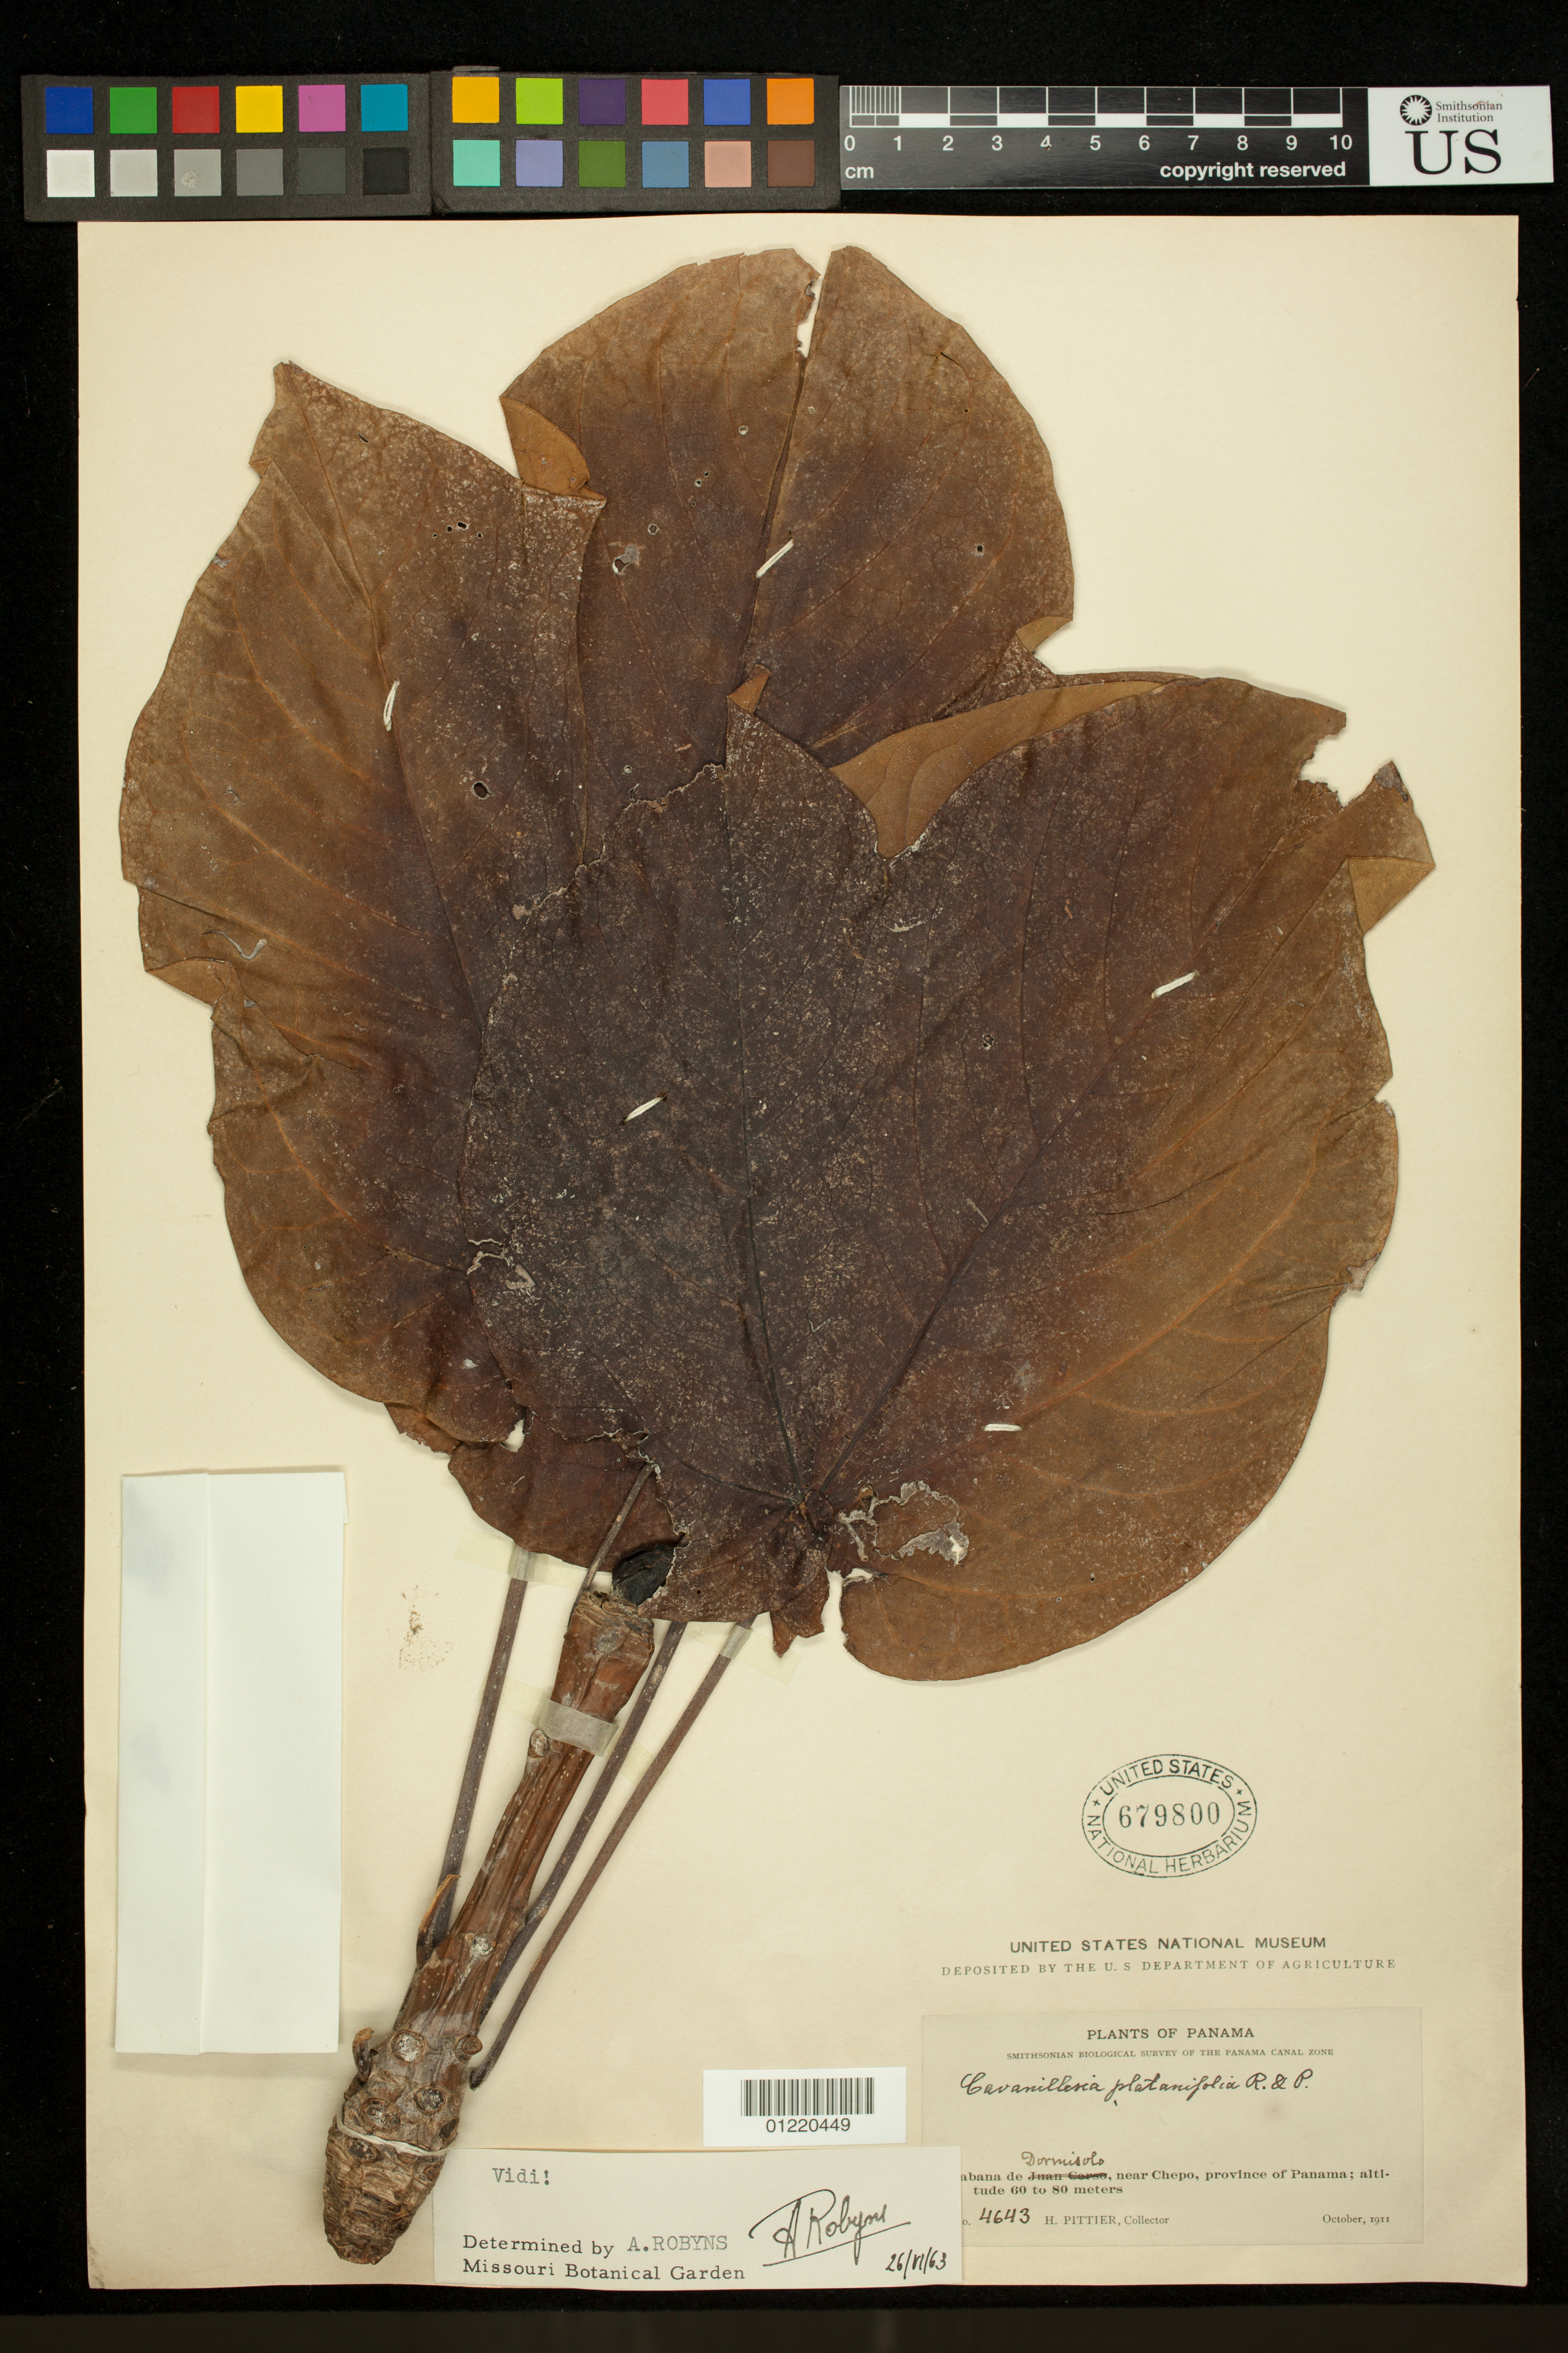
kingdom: Plantae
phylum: Tracheophyta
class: Magnoliopsida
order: Malvales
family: Malvaceae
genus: Cavanillesia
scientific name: Cavanillesia platanifolia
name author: (Bonpl.) Kunth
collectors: H. F. Pittier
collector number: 4643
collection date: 1911-10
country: Panama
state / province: Panamá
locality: Cabana de Dormisolo, near Chepo, province of Panama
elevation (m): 60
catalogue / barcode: US 679800